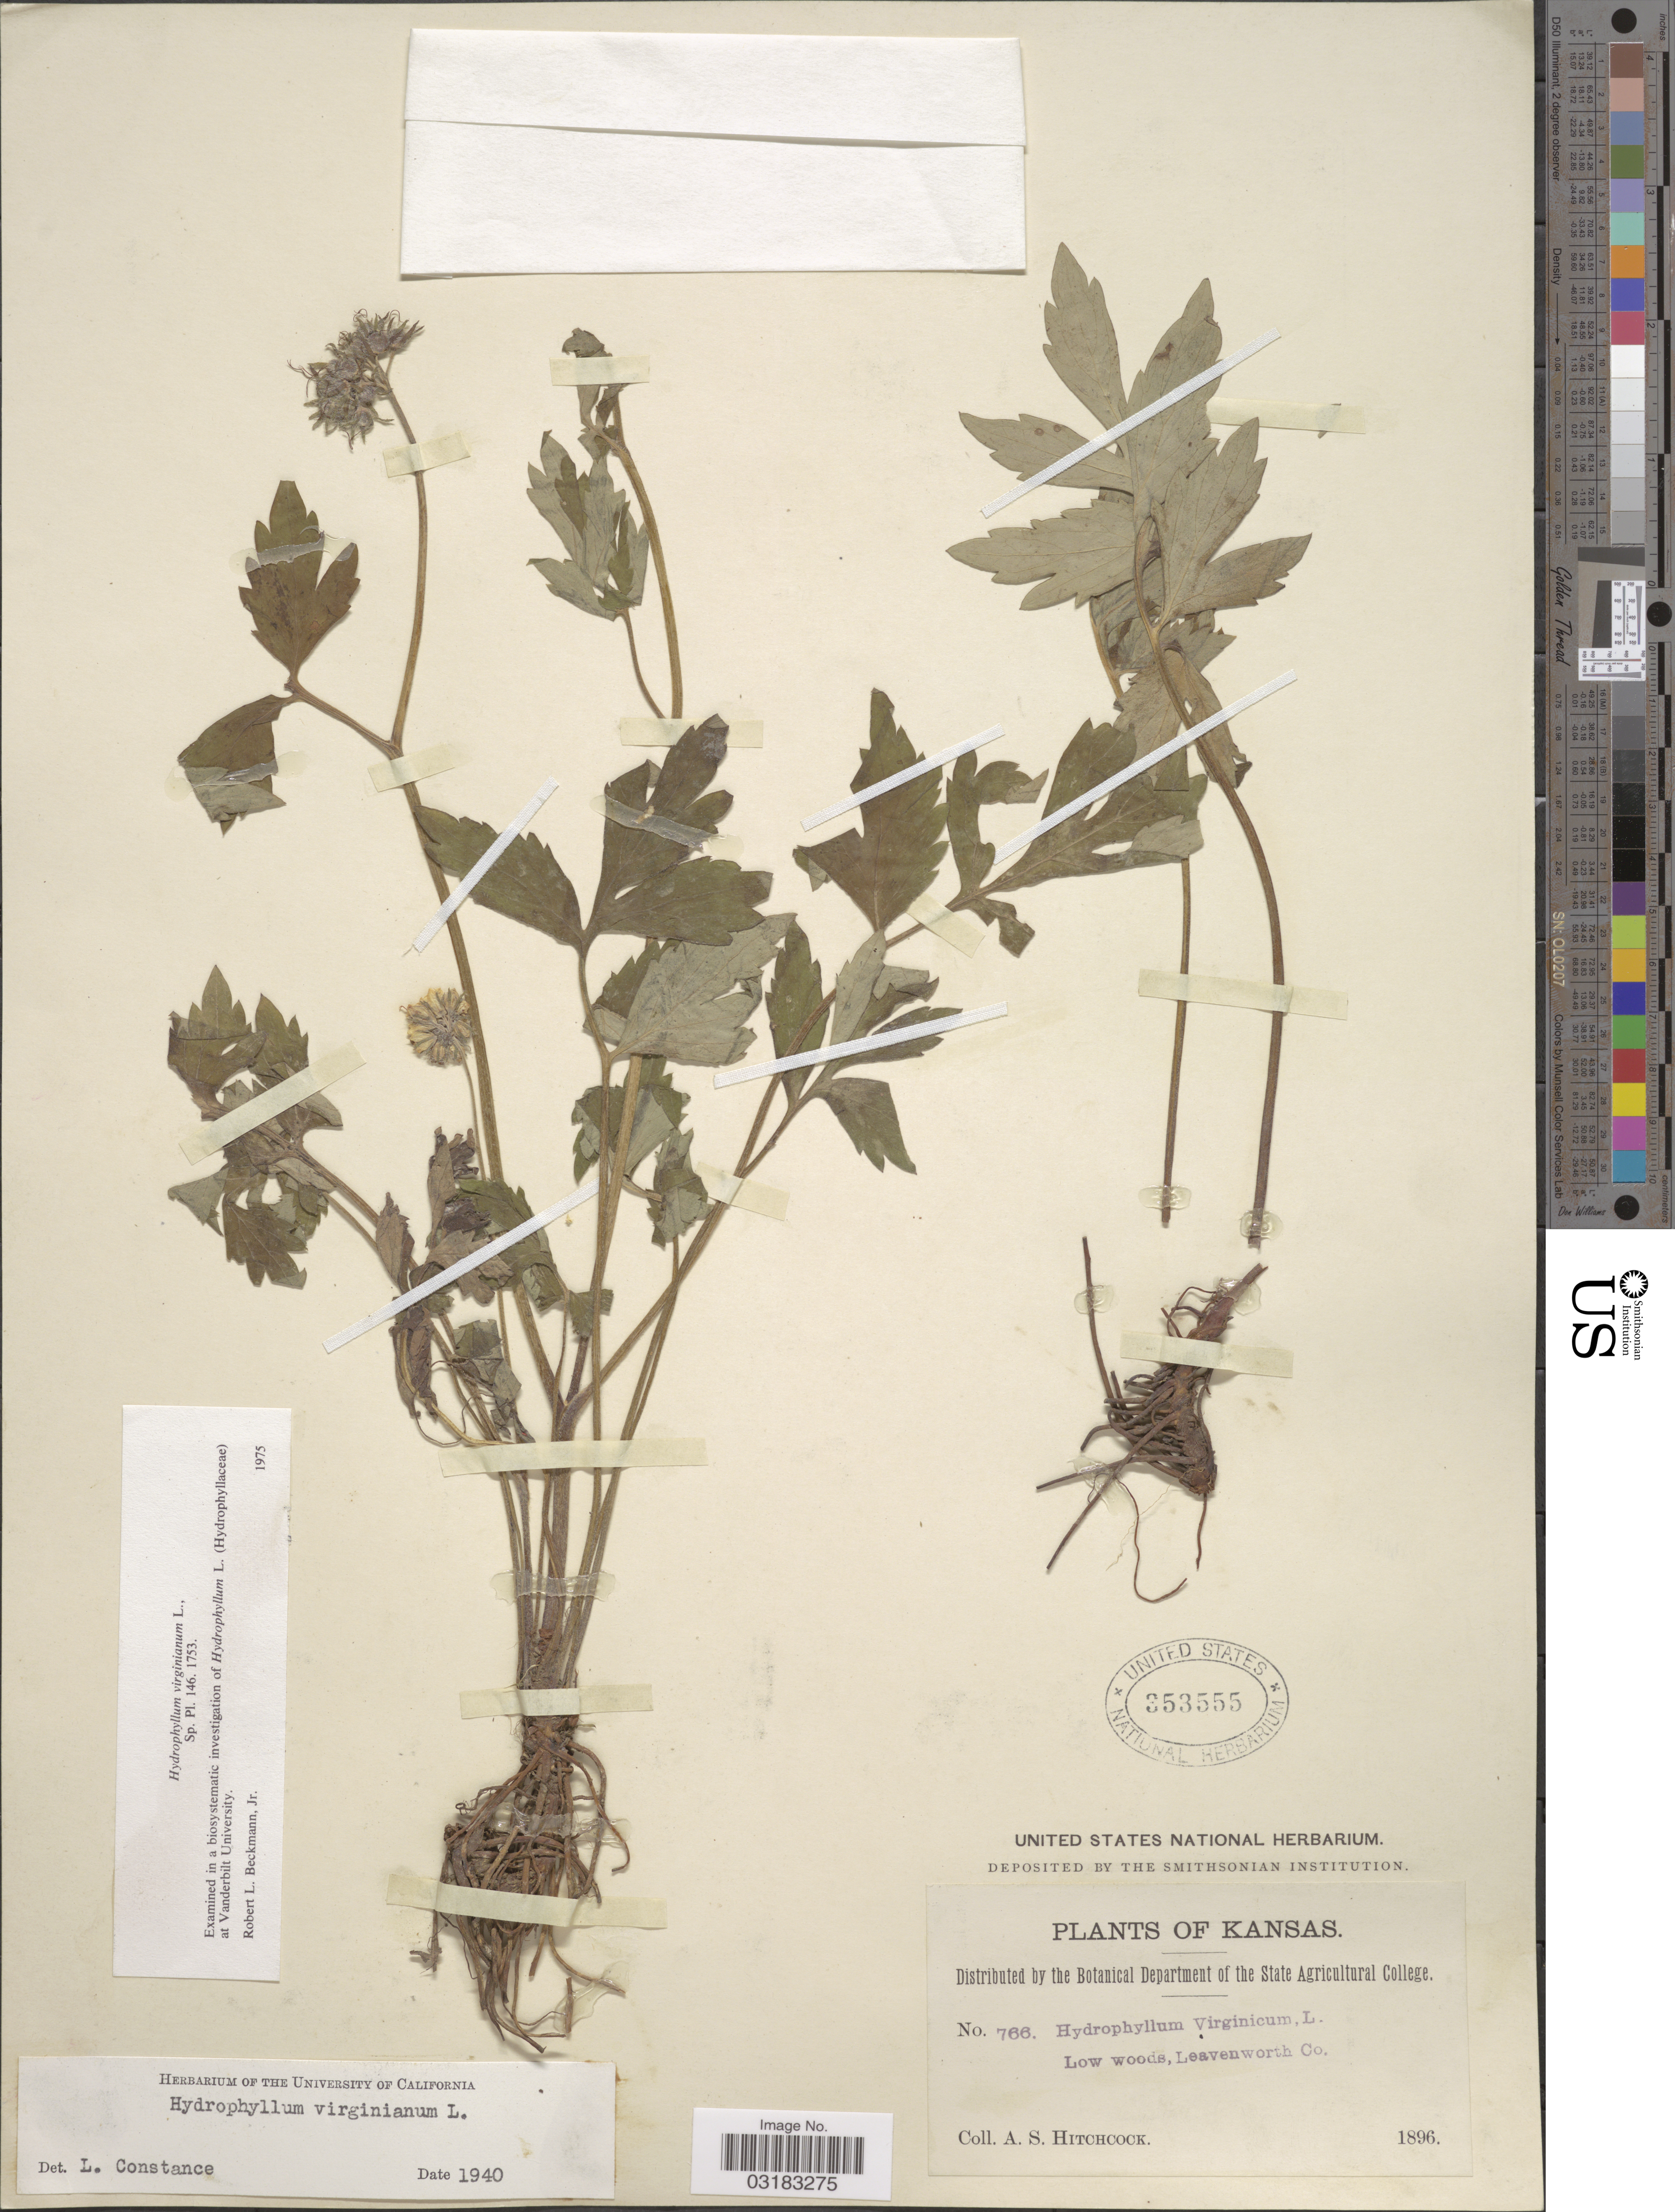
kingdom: Plantae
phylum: Tracheophyta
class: Magnoliopsida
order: Boraginales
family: Hydrophyllaceae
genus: Hydrophyllum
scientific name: Hydrophyllum virginianum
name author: L.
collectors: A. S. Hitchcock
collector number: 766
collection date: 1896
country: United States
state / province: Kansas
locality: Low woods, Leavenworth Co.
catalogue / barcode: US 353555